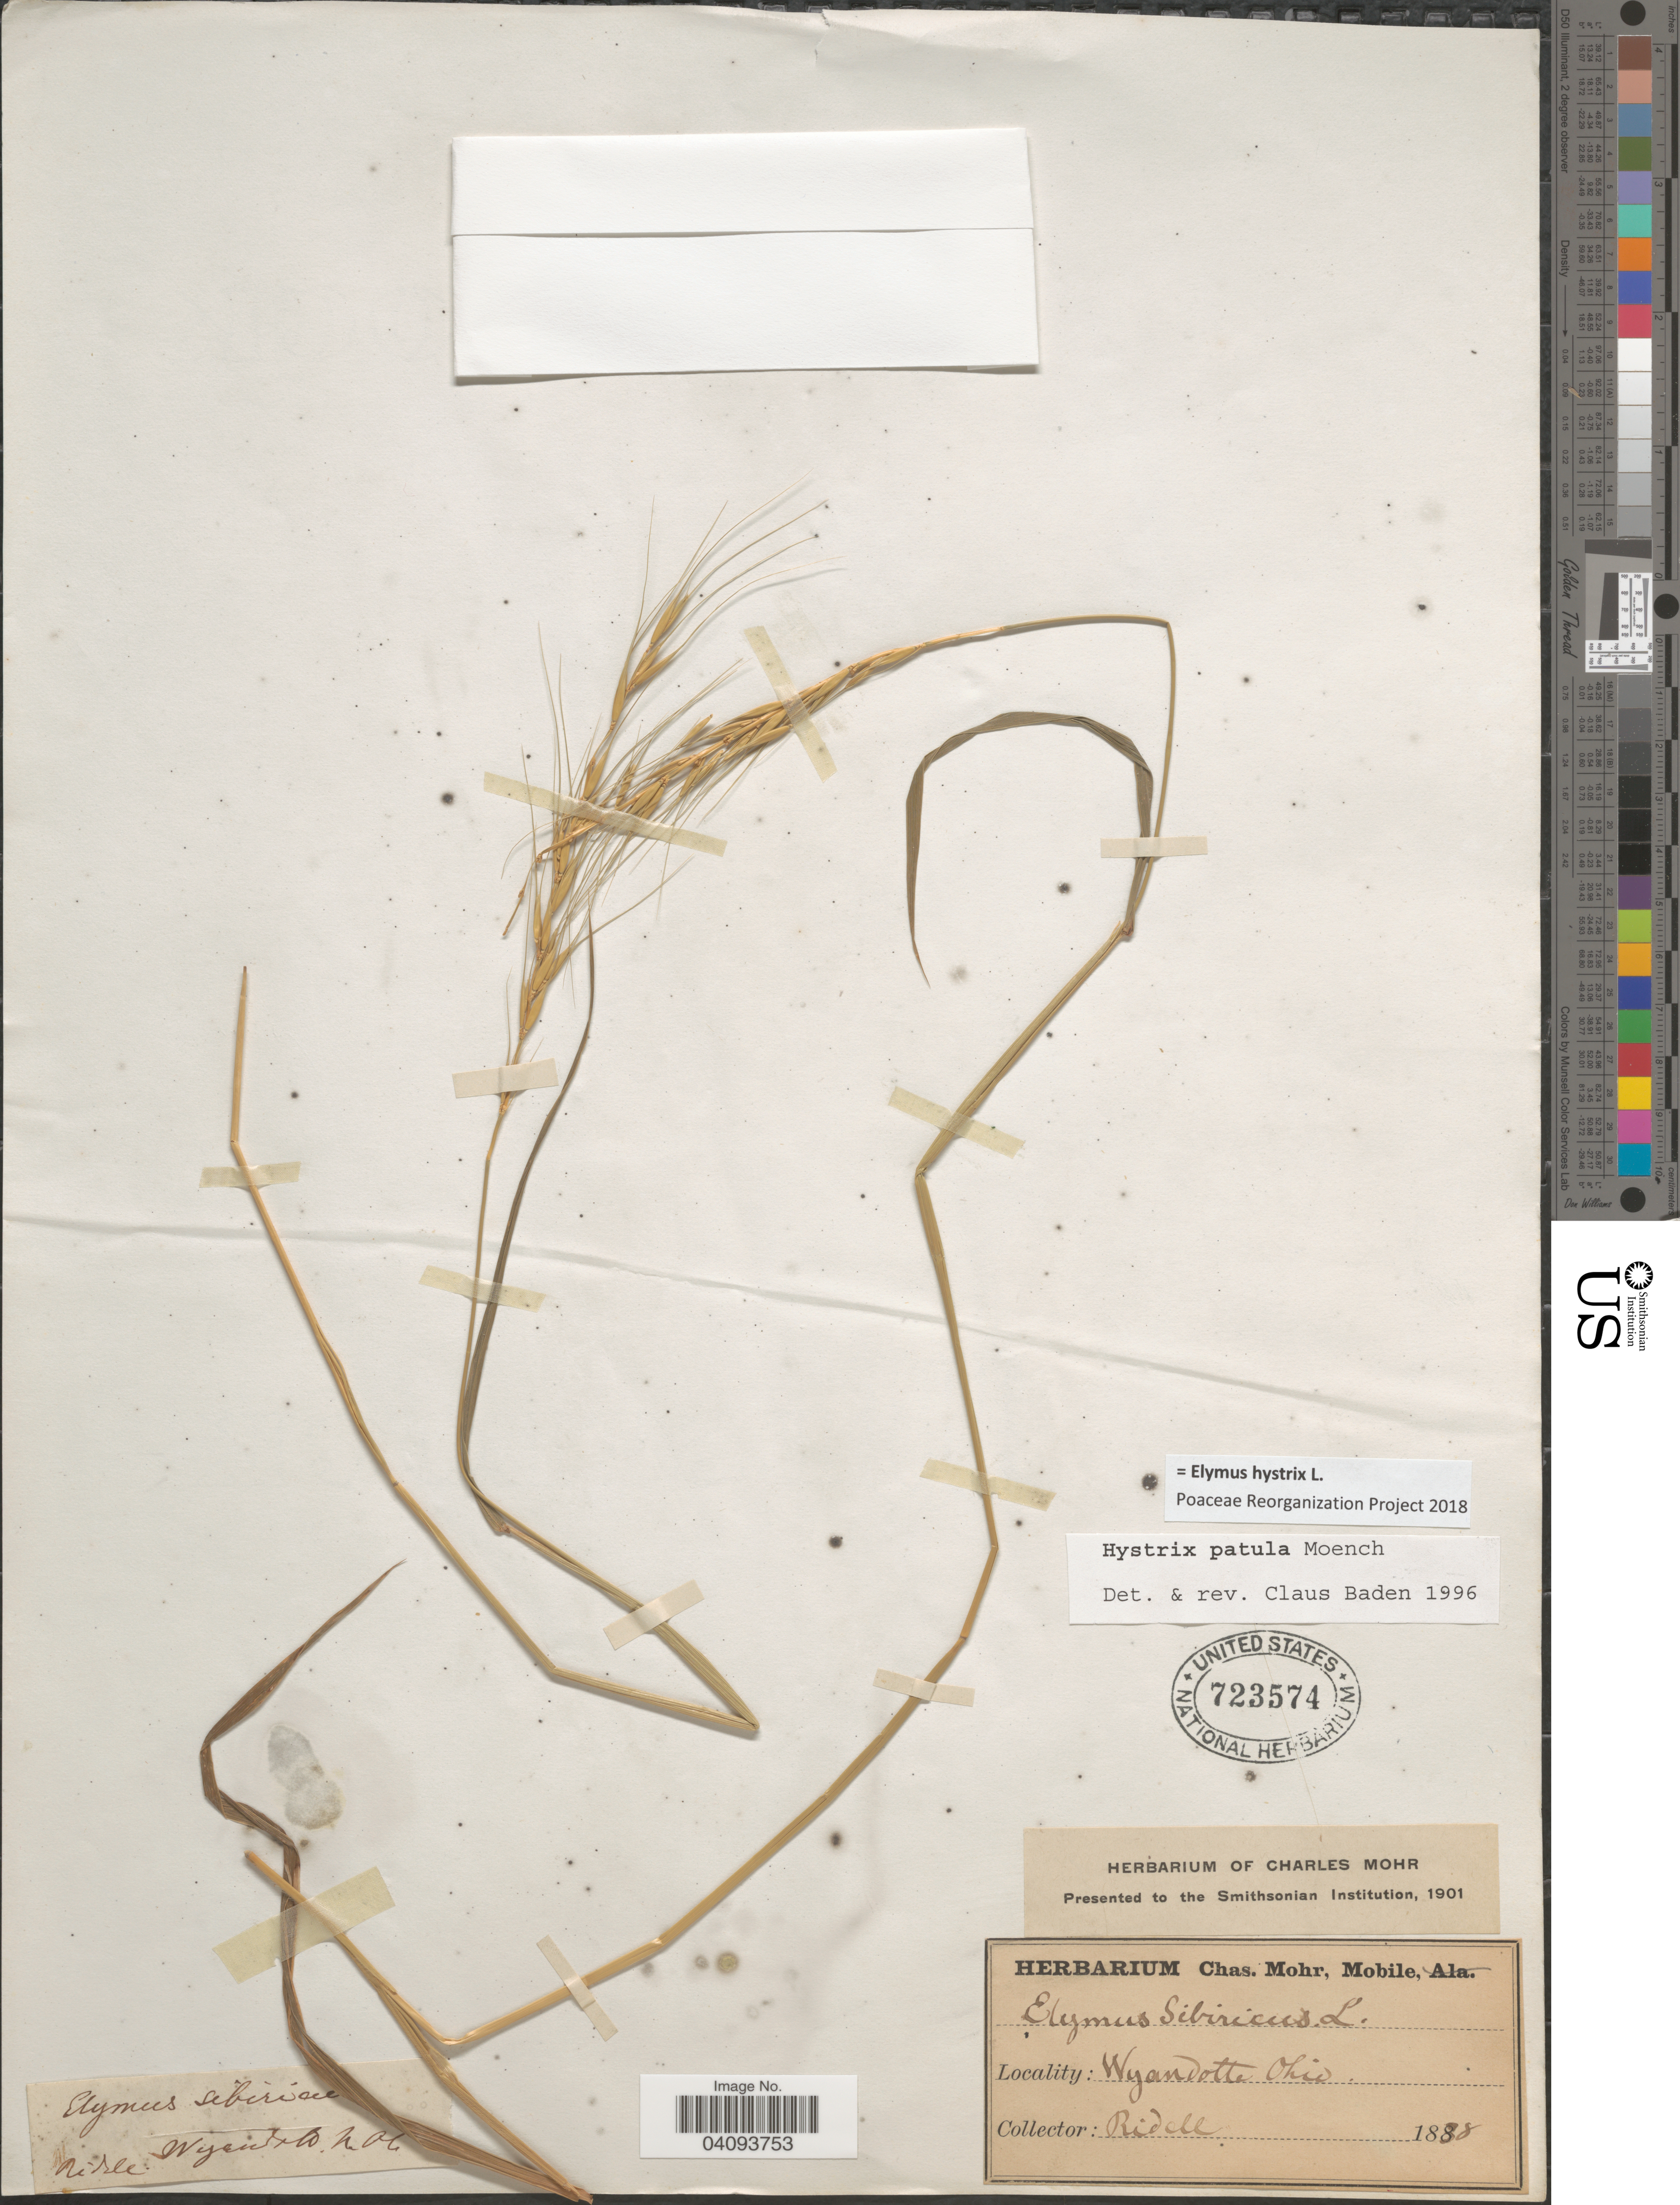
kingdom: Plantae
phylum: Tracheophyta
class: Liliopsida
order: Poales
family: Poaceae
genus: Elymus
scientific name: Elymus hystrix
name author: L.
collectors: -. Ridell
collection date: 1888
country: United States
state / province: Ohio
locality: Wyandotte.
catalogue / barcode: US 723574